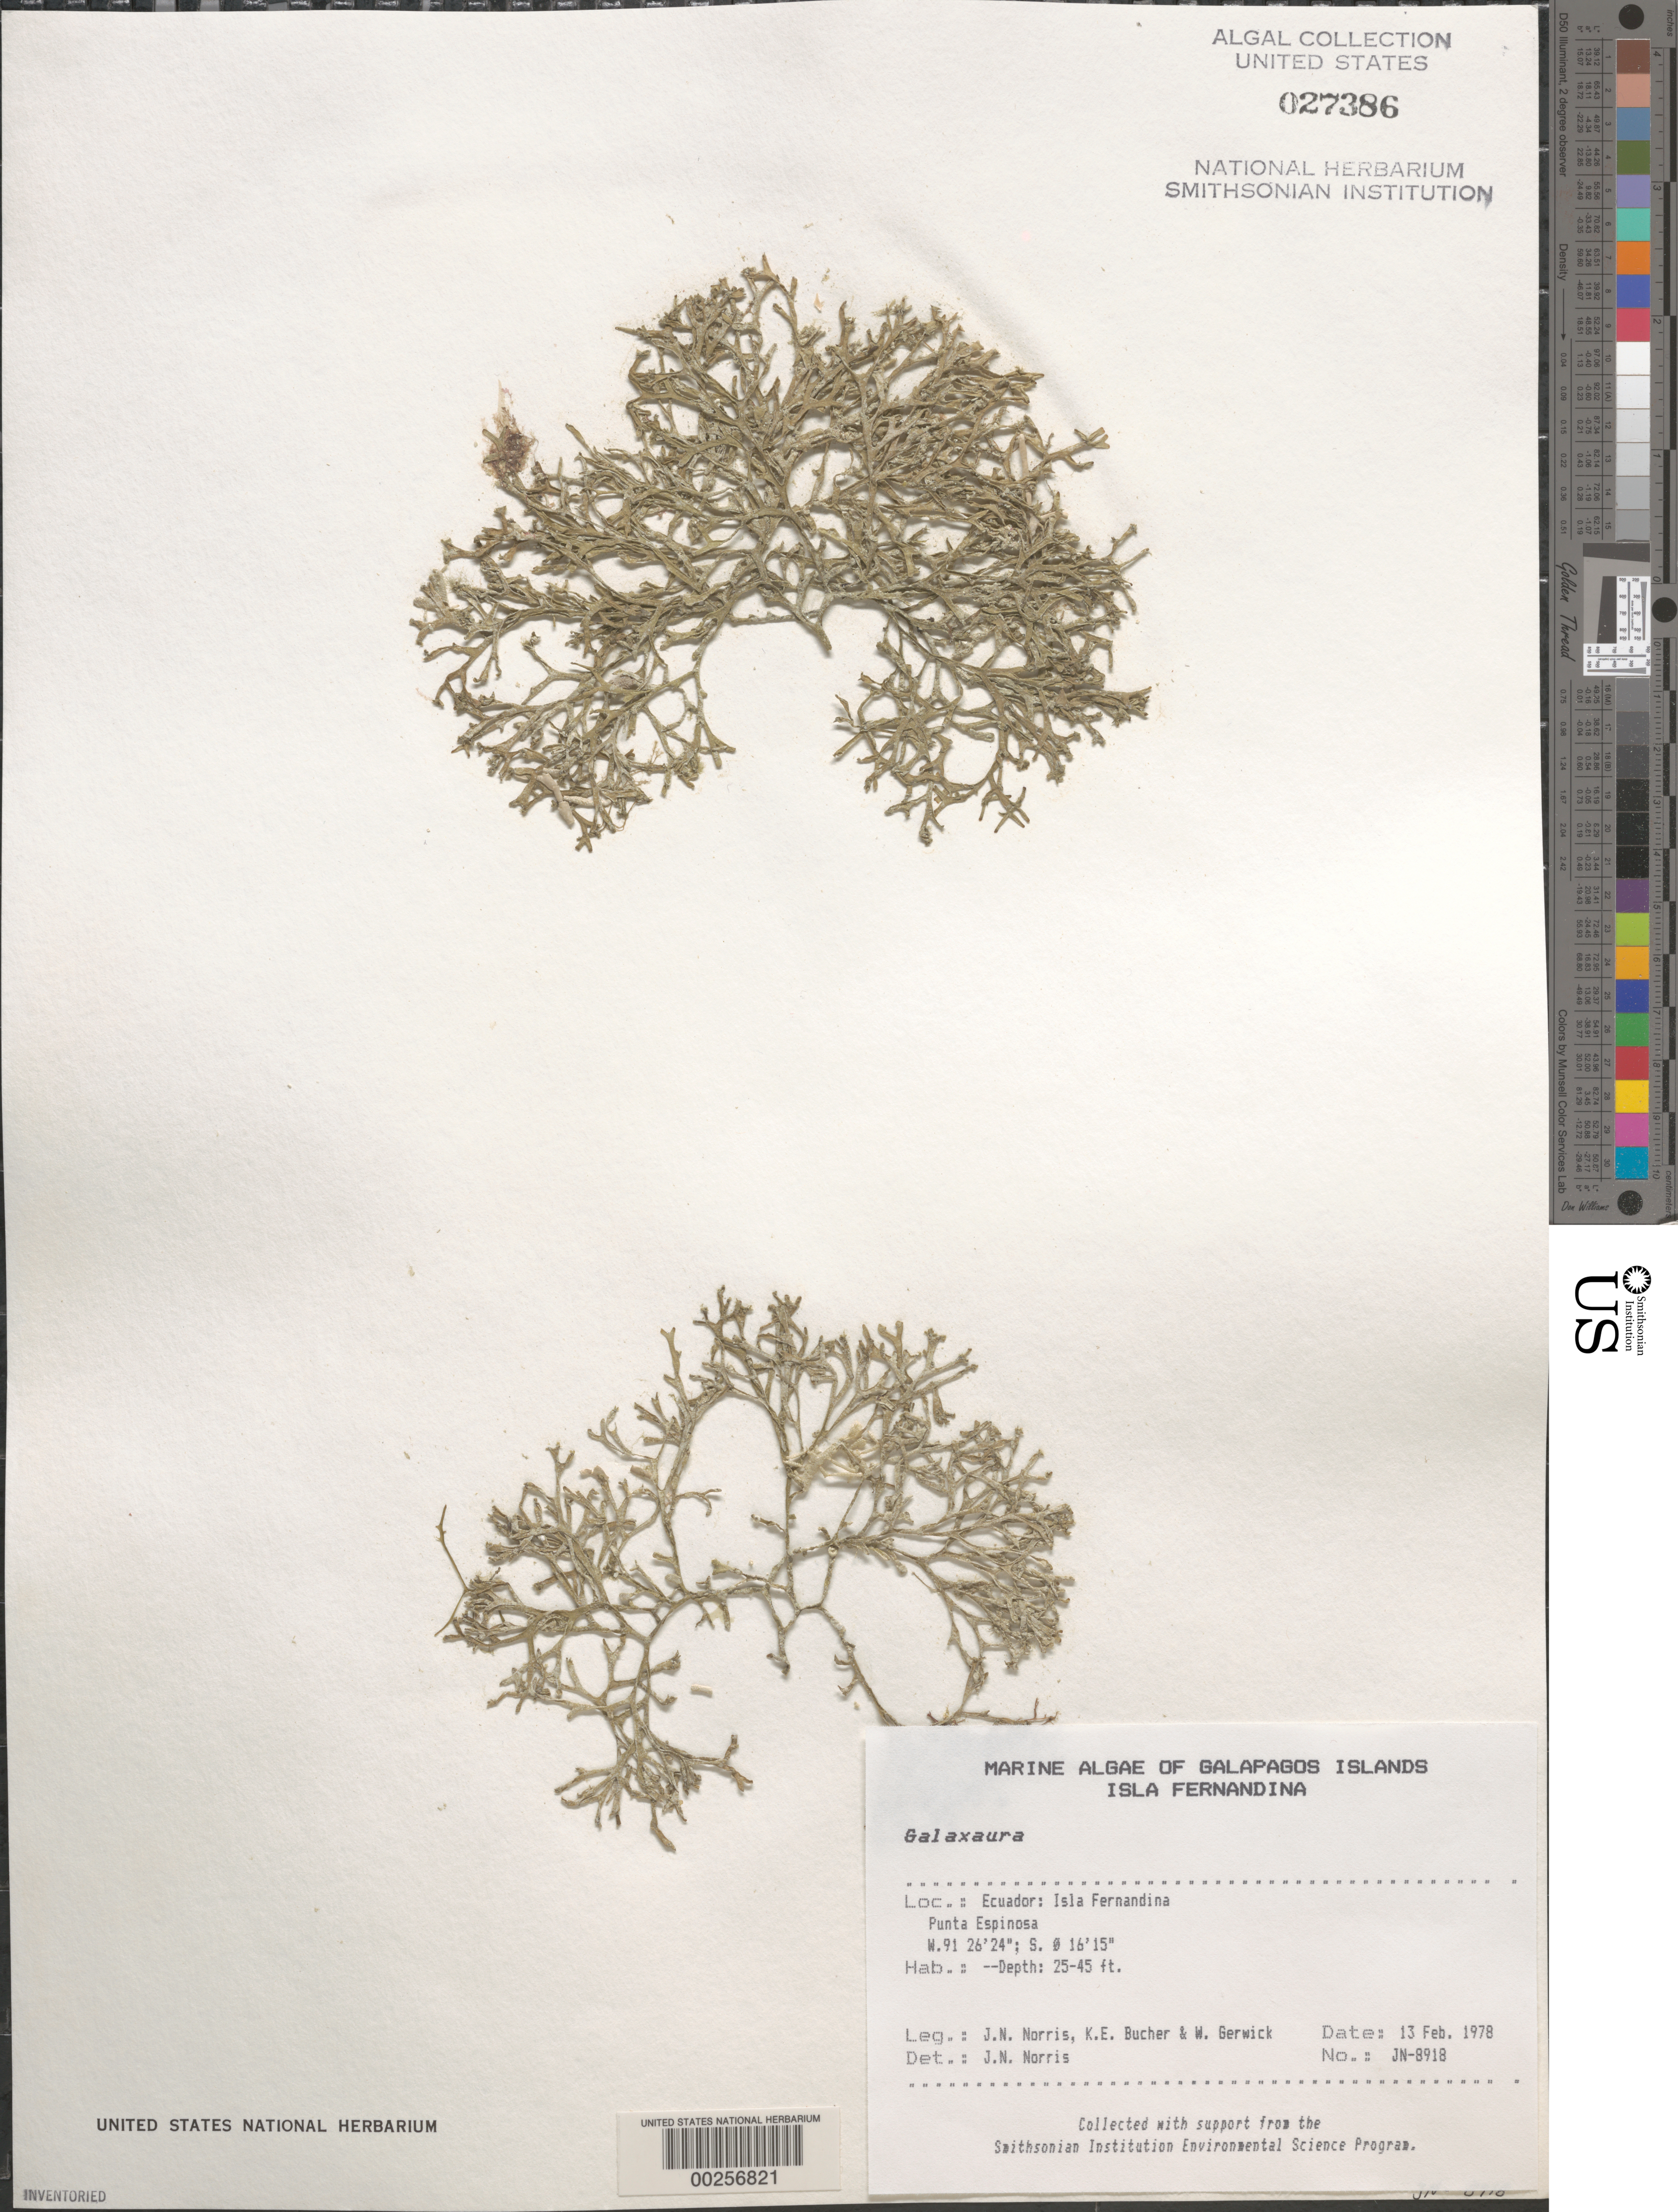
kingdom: Plantae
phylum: Rhodophyta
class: Florideophyceae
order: Nemaliales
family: Galaxauraceae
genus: Galaxaura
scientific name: Galaxaura sp.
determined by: Norris, James N.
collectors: J. N. Norris, K. E. Bucher & W. Gerwick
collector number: JN-8918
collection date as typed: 13 Feb 1978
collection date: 1978-02-13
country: Ecuador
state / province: Colón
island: Fernandina [Narborough]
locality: Punta Espinosa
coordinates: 0 16'15"S, 91 26'24"W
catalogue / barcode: US 27386